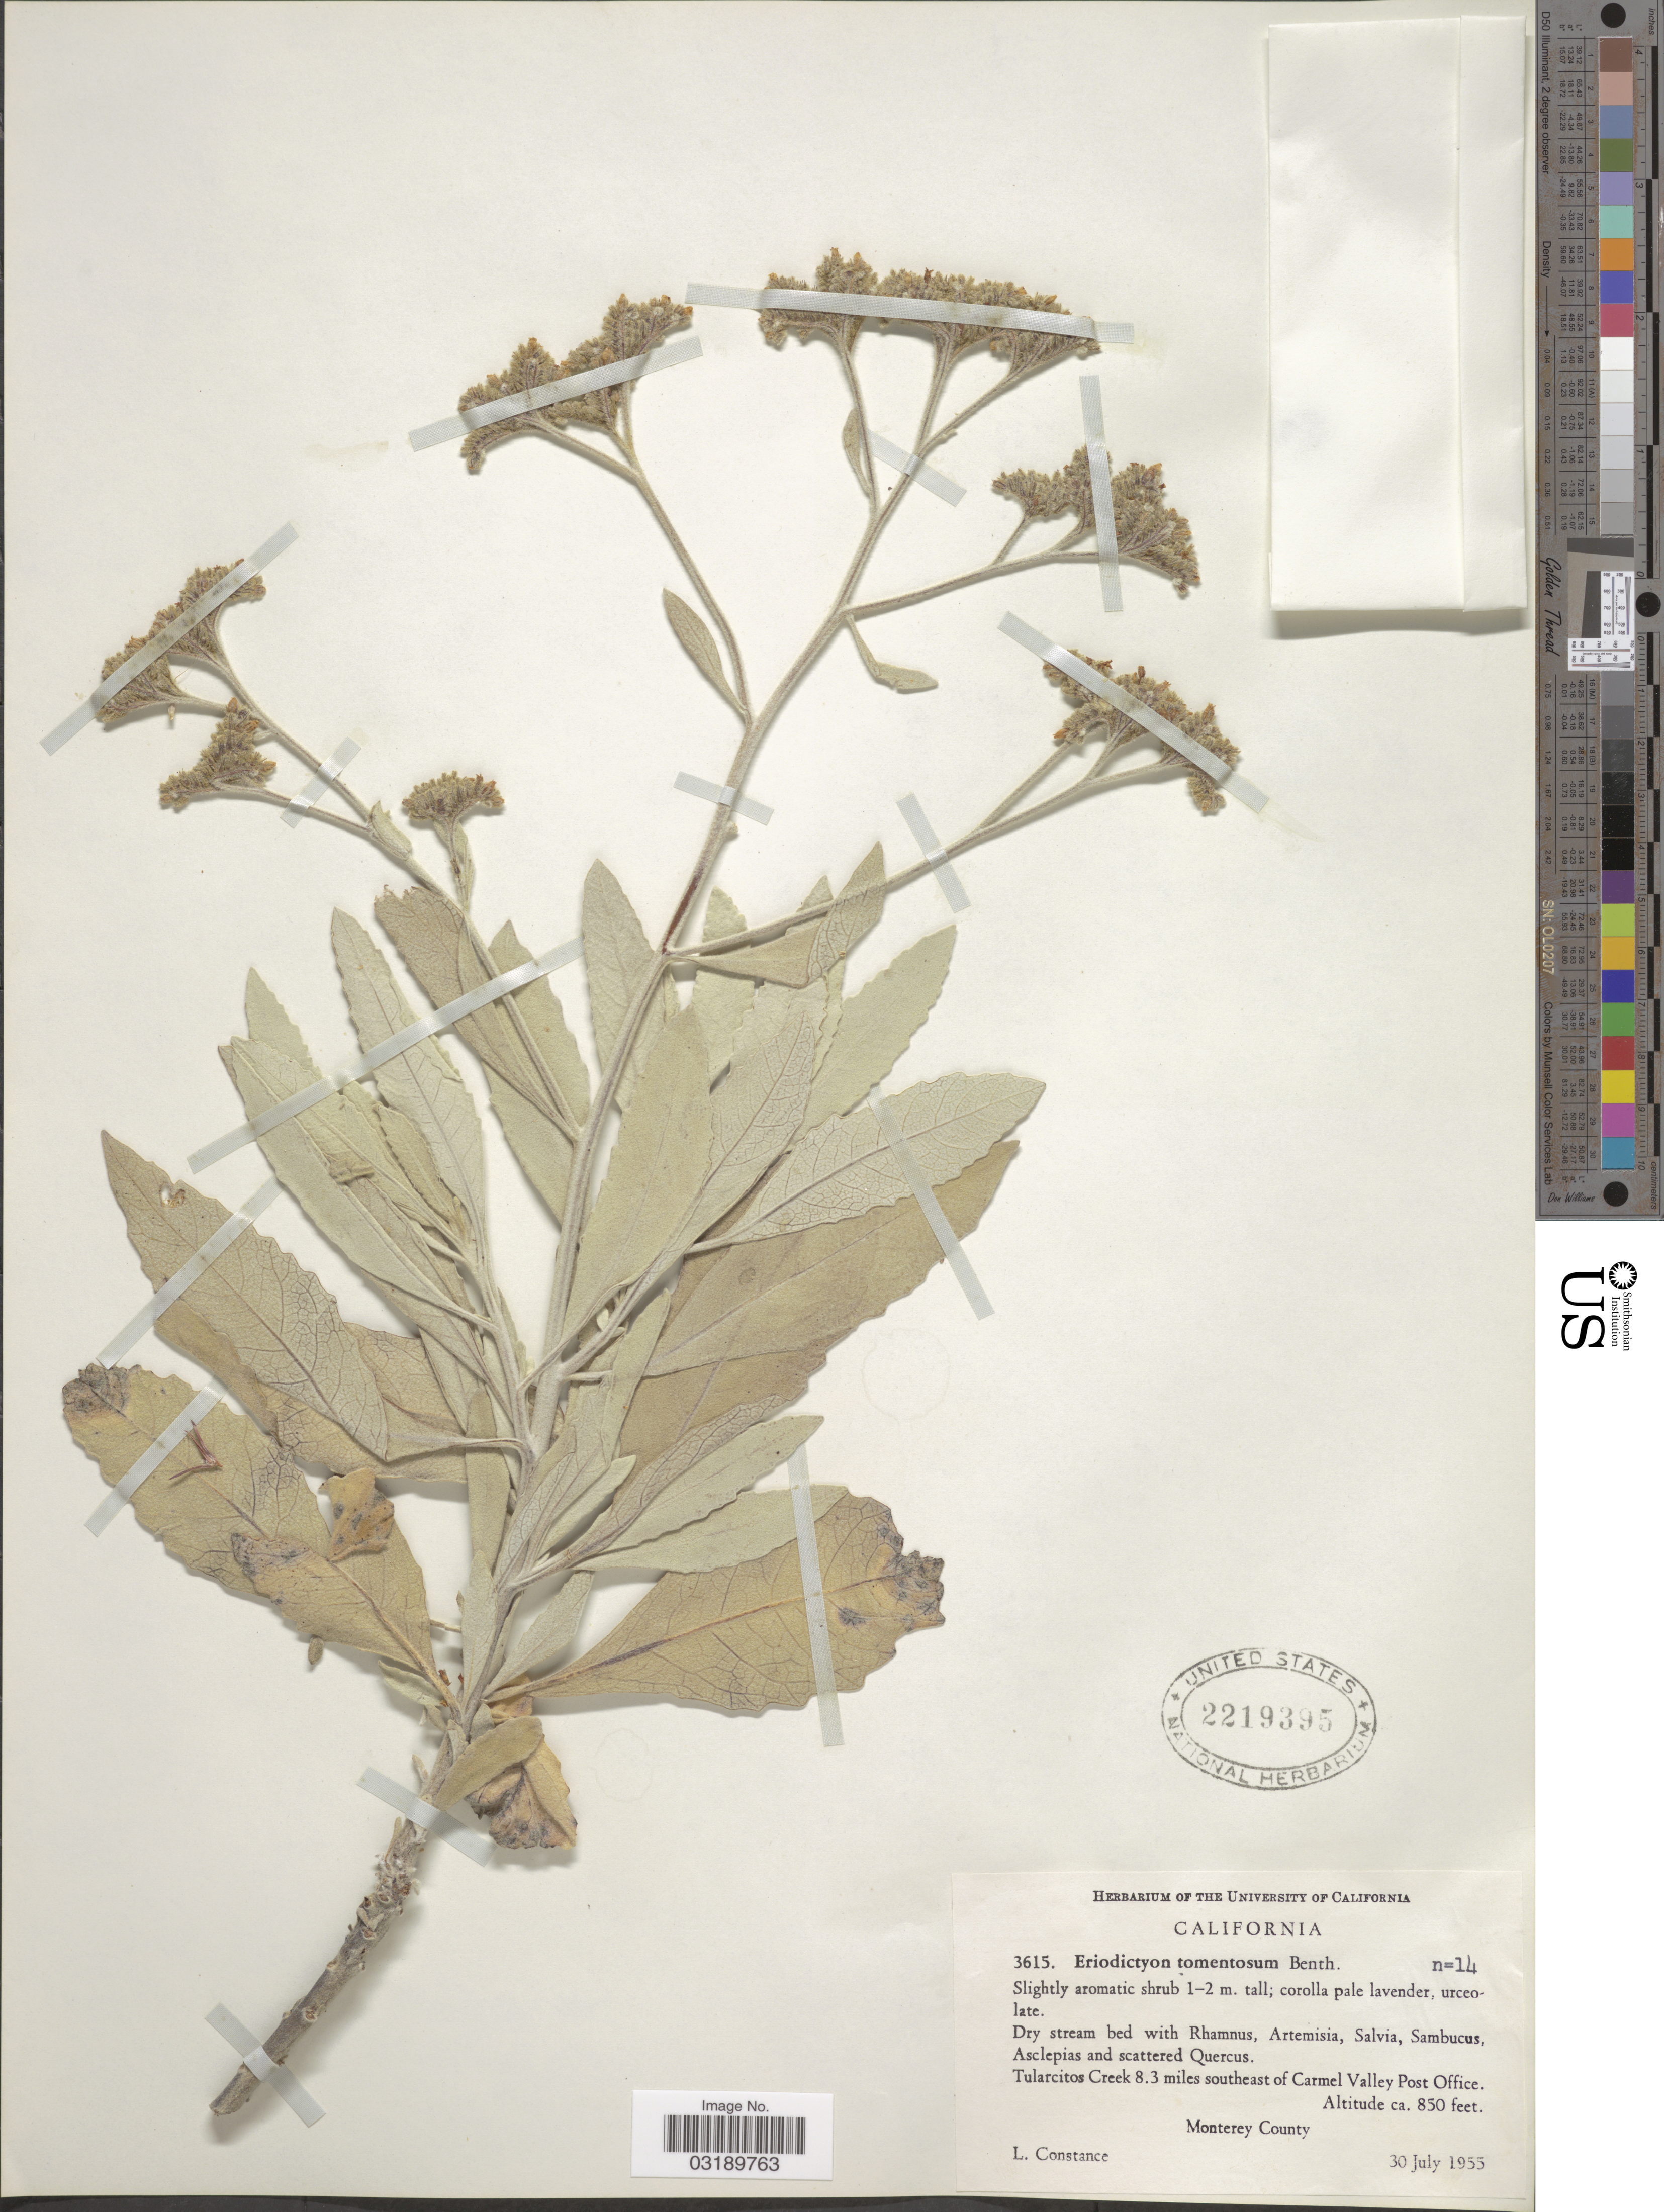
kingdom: Plantae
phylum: Tracheophyta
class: Magnoliopsida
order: Boraginales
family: Namaceae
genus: Eriodictyon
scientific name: Eriodictyon tomentosum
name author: Benth.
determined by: Rogers, Z. S.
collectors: L. Constance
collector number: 3615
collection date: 1955-07-30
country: United States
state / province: California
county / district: Monterey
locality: Tularcitos Creek 8.3 miles southeast of Carmel Valley Post Office. Monterey County.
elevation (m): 259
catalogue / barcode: US 2219395